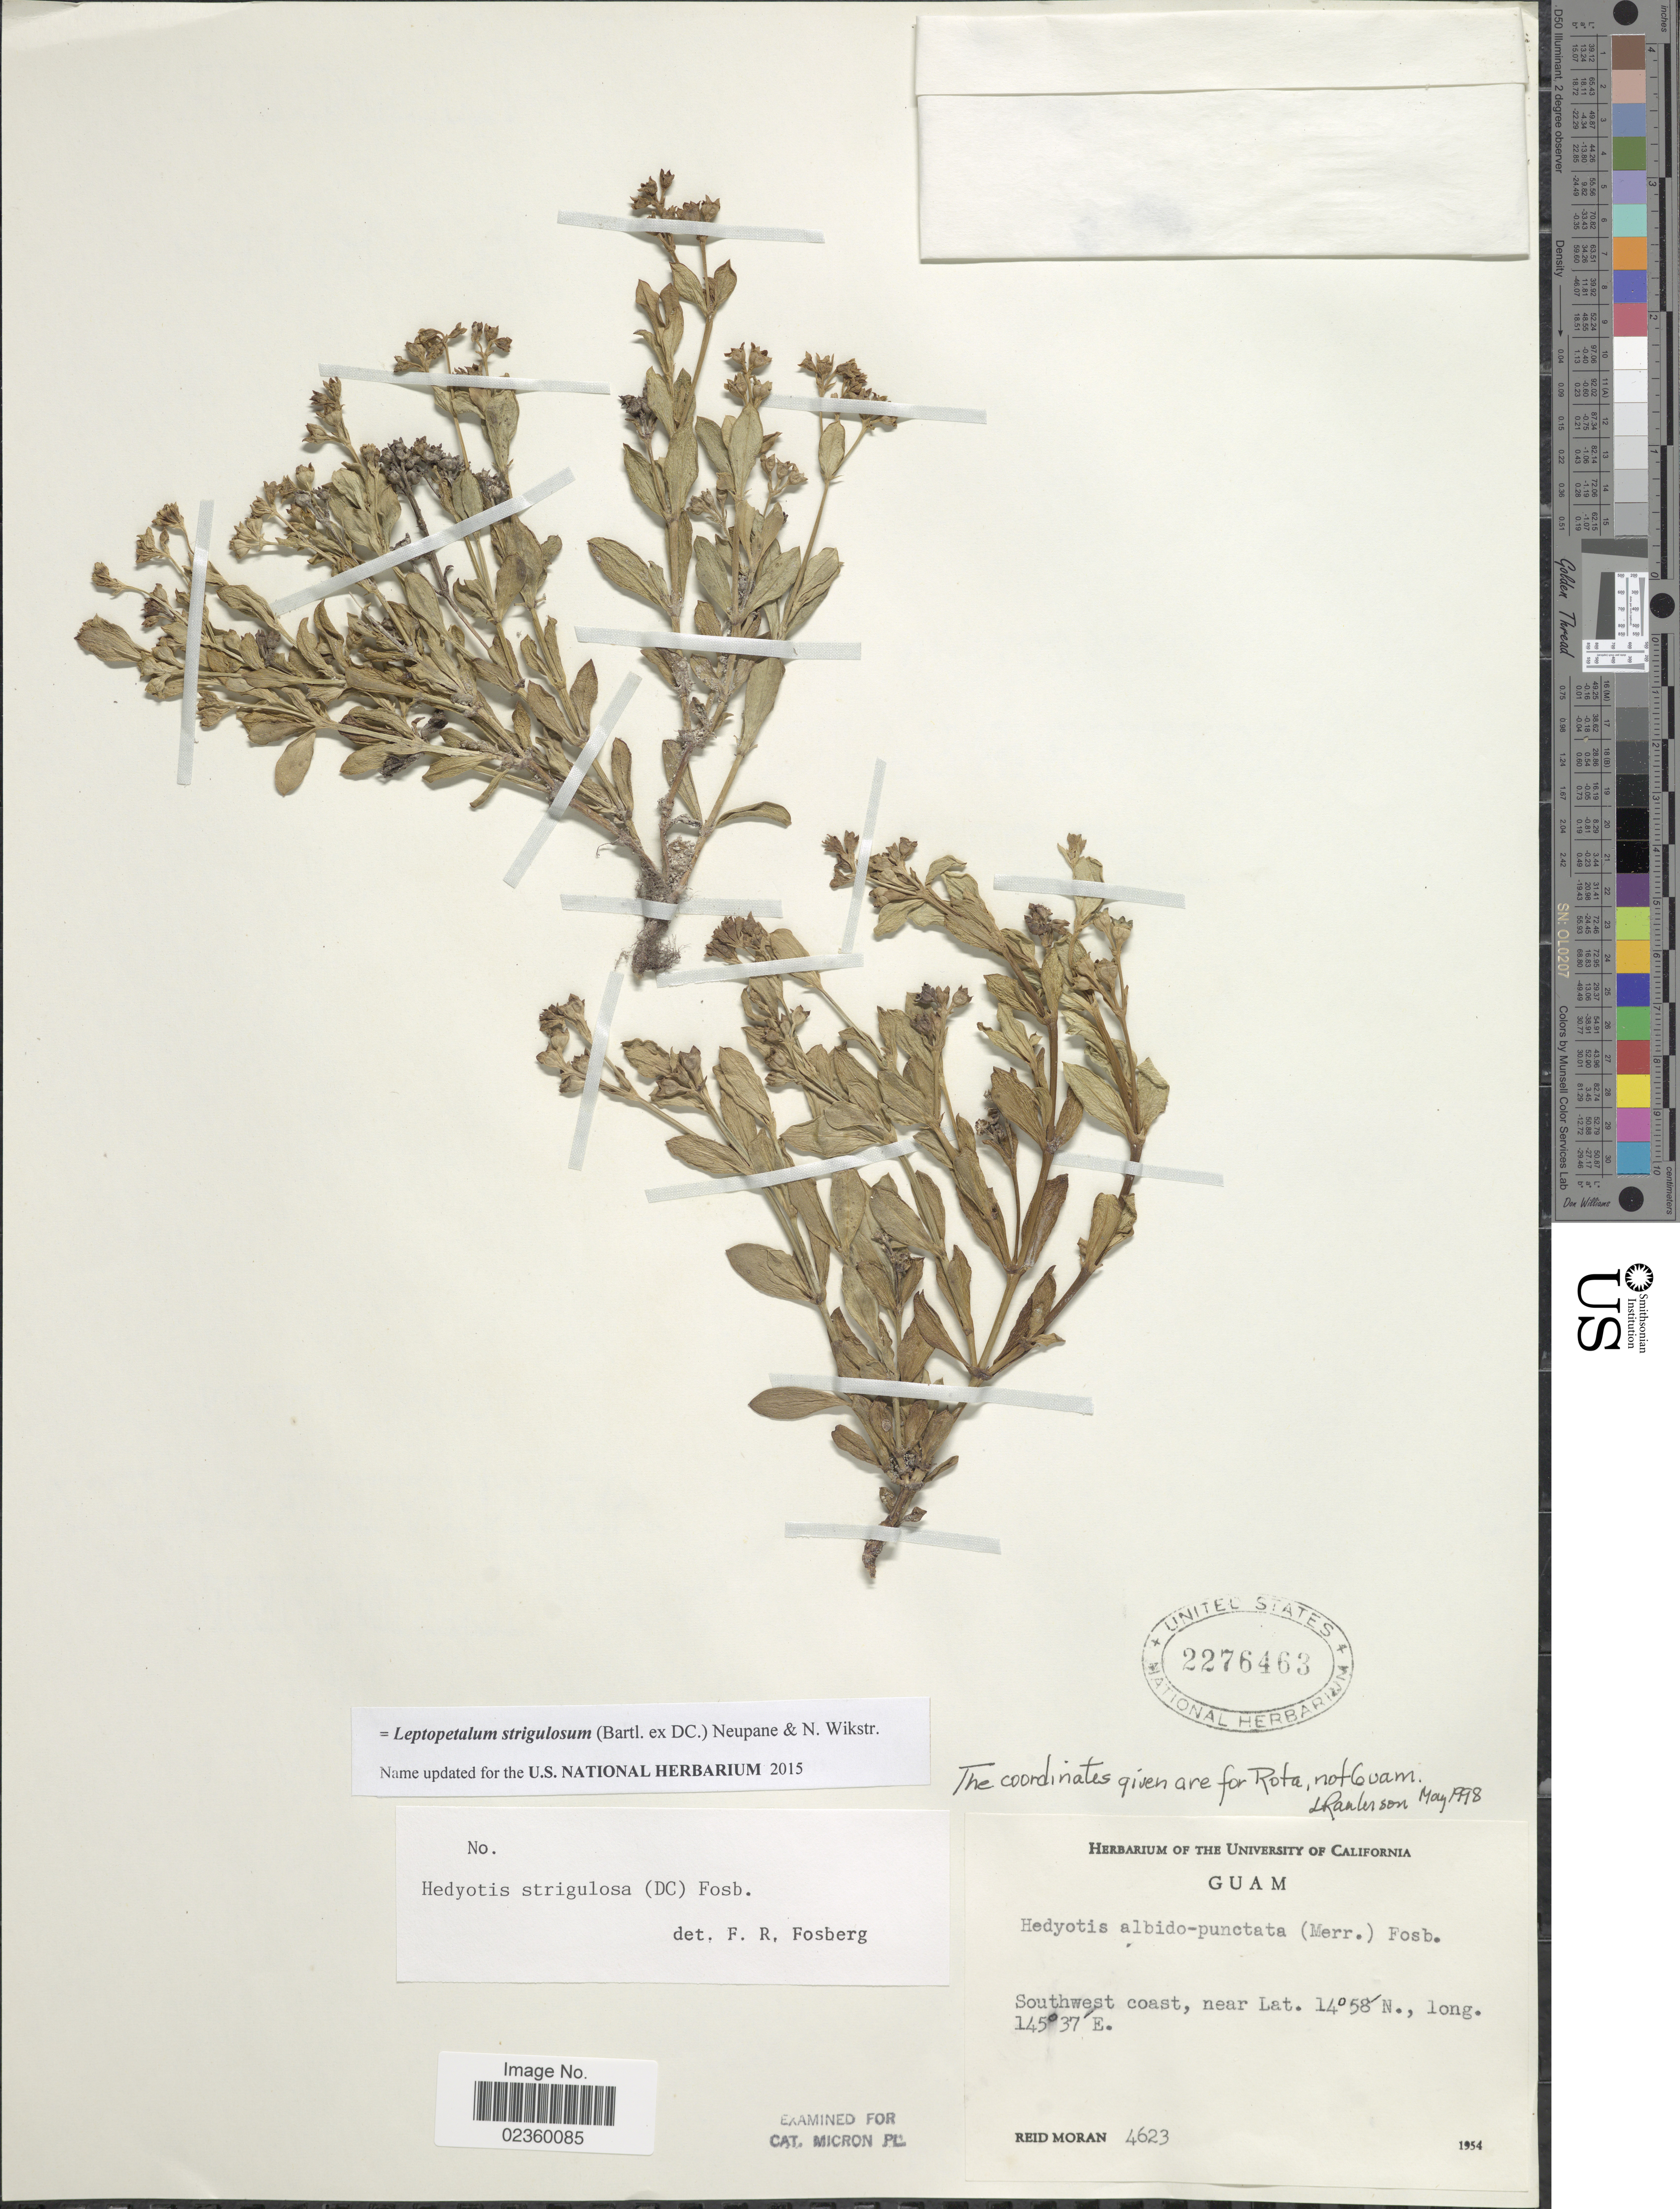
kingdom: Plantae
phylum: Tracheophyta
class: Magnoliopsida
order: Gentianales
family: Rubiaceae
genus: Leptopetalum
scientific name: Leptopetalum strigulosum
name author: (Bartl. ex DC.) Neupane & N. Wikstr.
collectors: R. V. Moran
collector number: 4623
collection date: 1954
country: Guam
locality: Southwest coast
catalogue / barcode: US 2276463